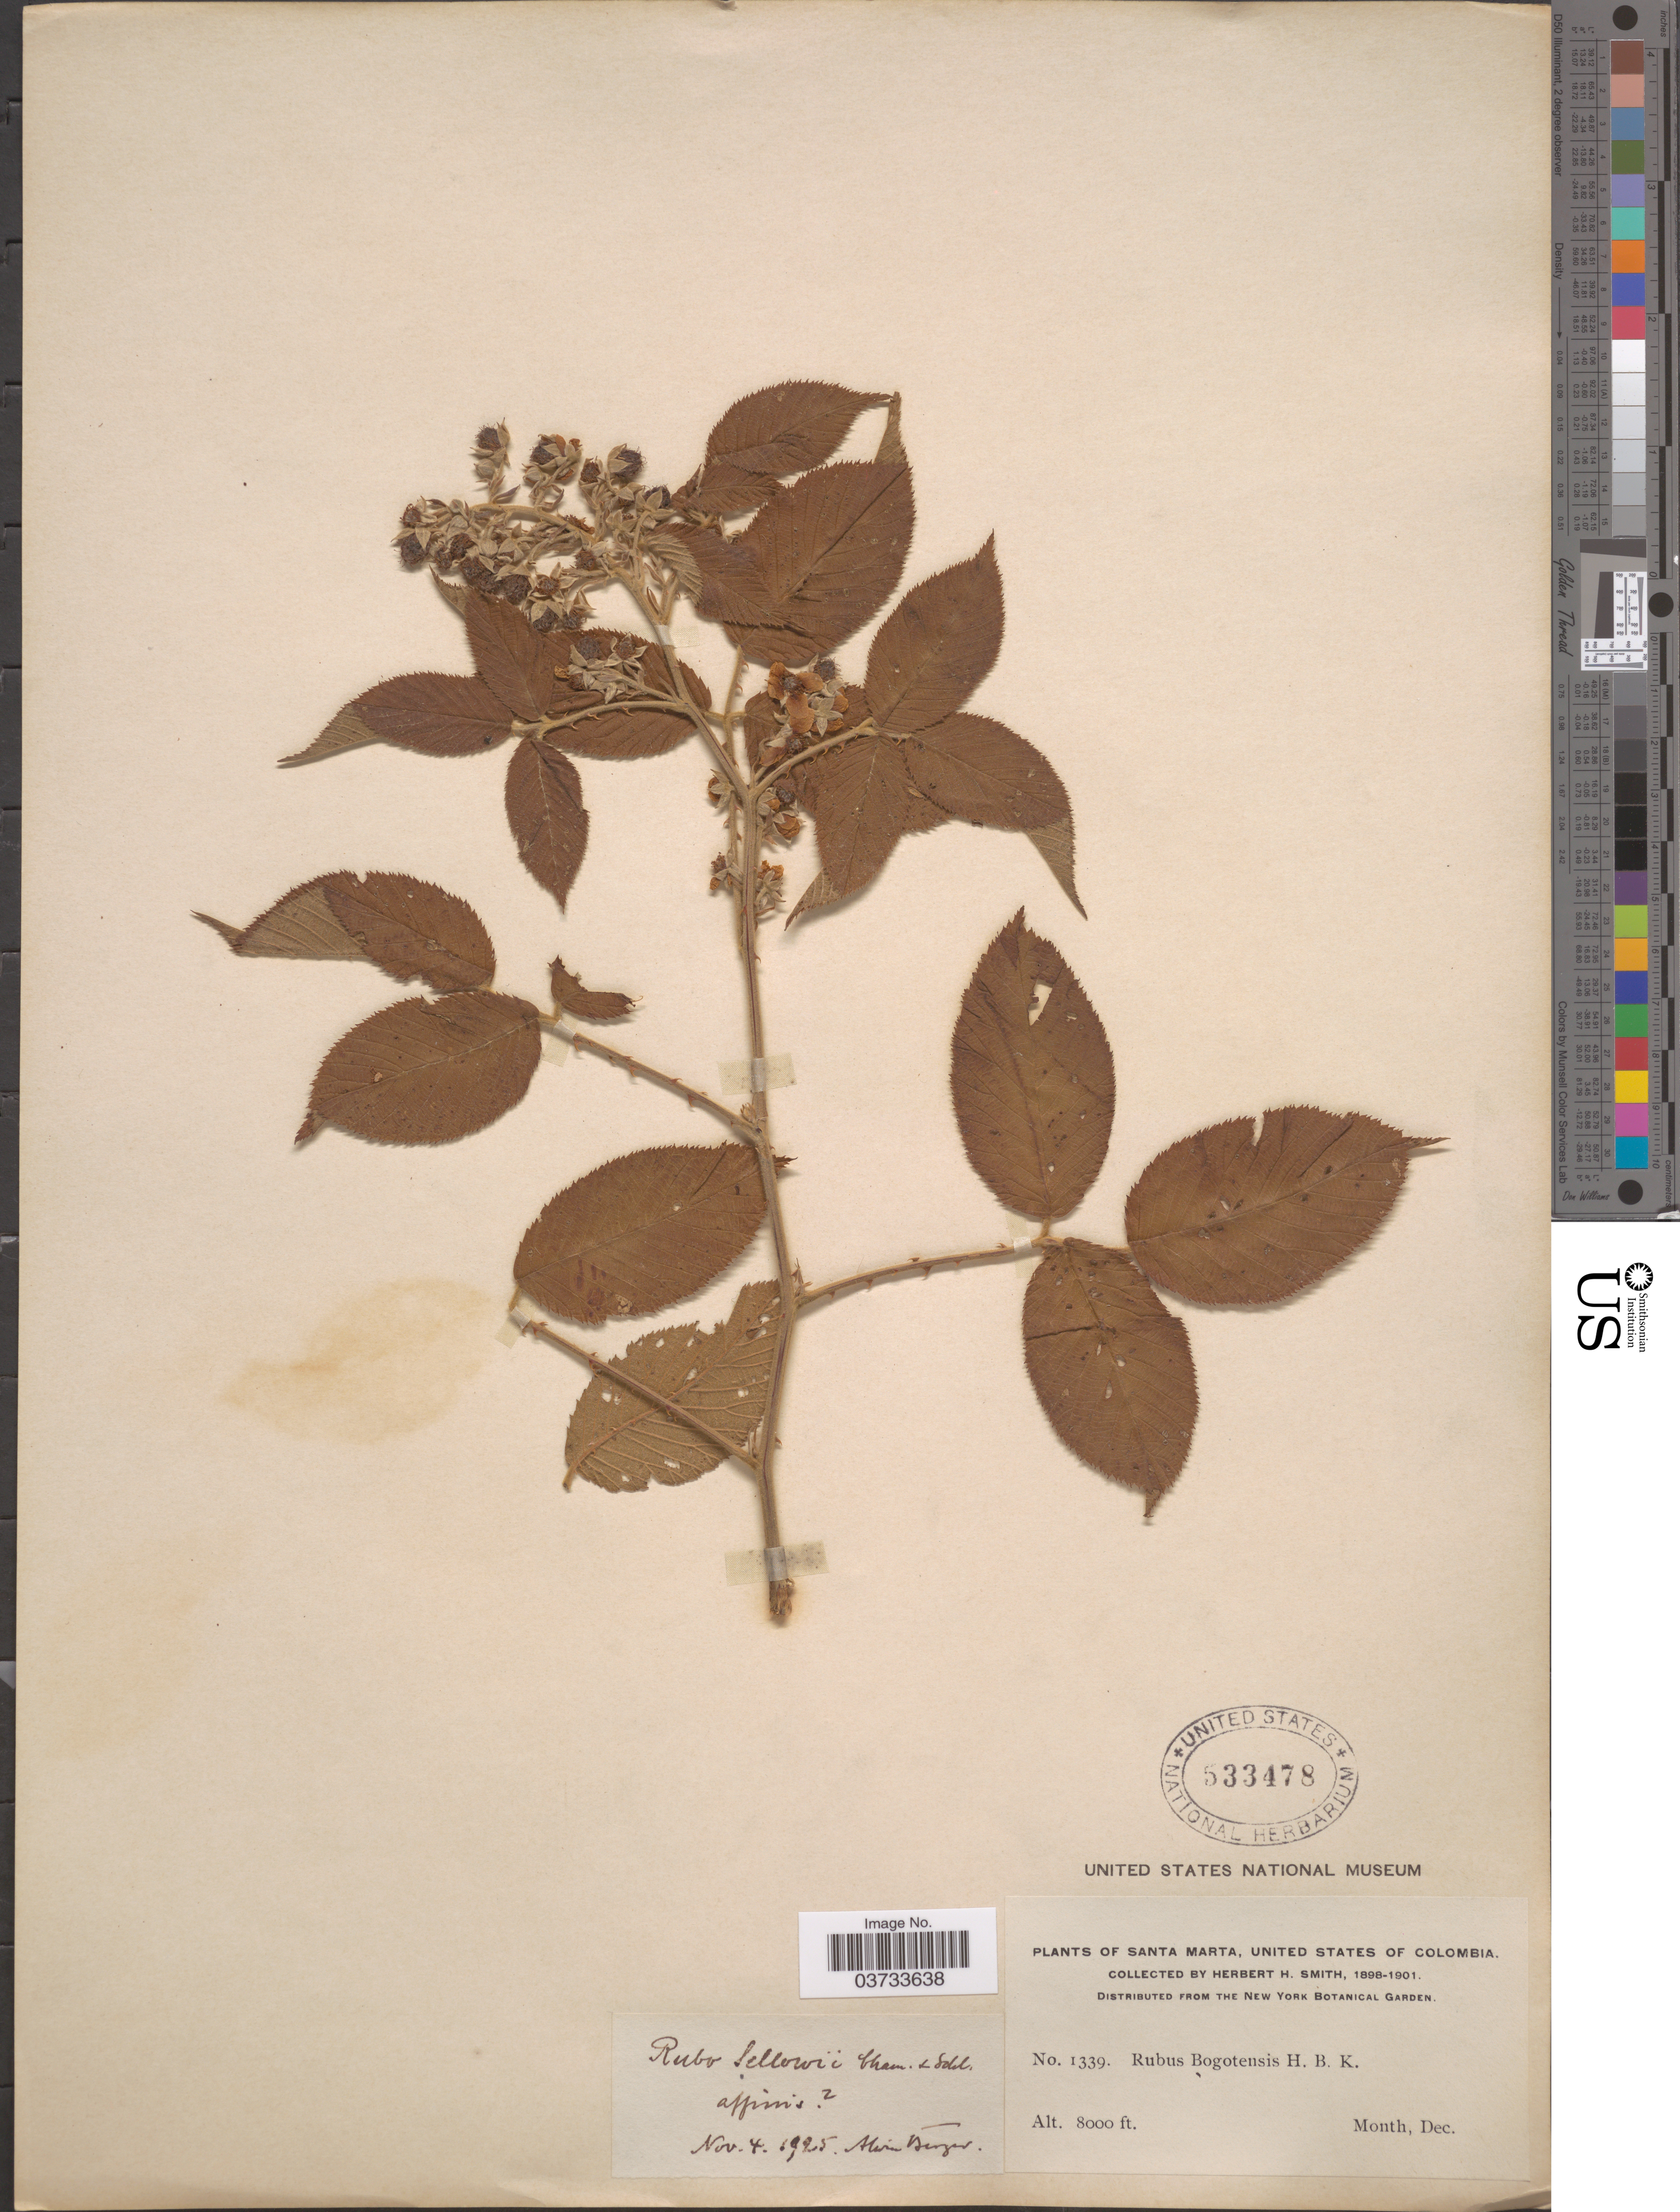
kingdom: Plantae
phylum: Tracheophyta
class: Magnoliopsida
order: Rosales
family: Rosaceae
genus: Rubus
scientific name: Rubus robustus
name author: C. Presl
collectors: Herbert H. Smith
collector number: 1339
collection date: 1898-12/1901-12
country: Colombia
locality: Santa Marta, United States of Colombia.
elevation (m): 2438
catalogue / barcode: US 533478